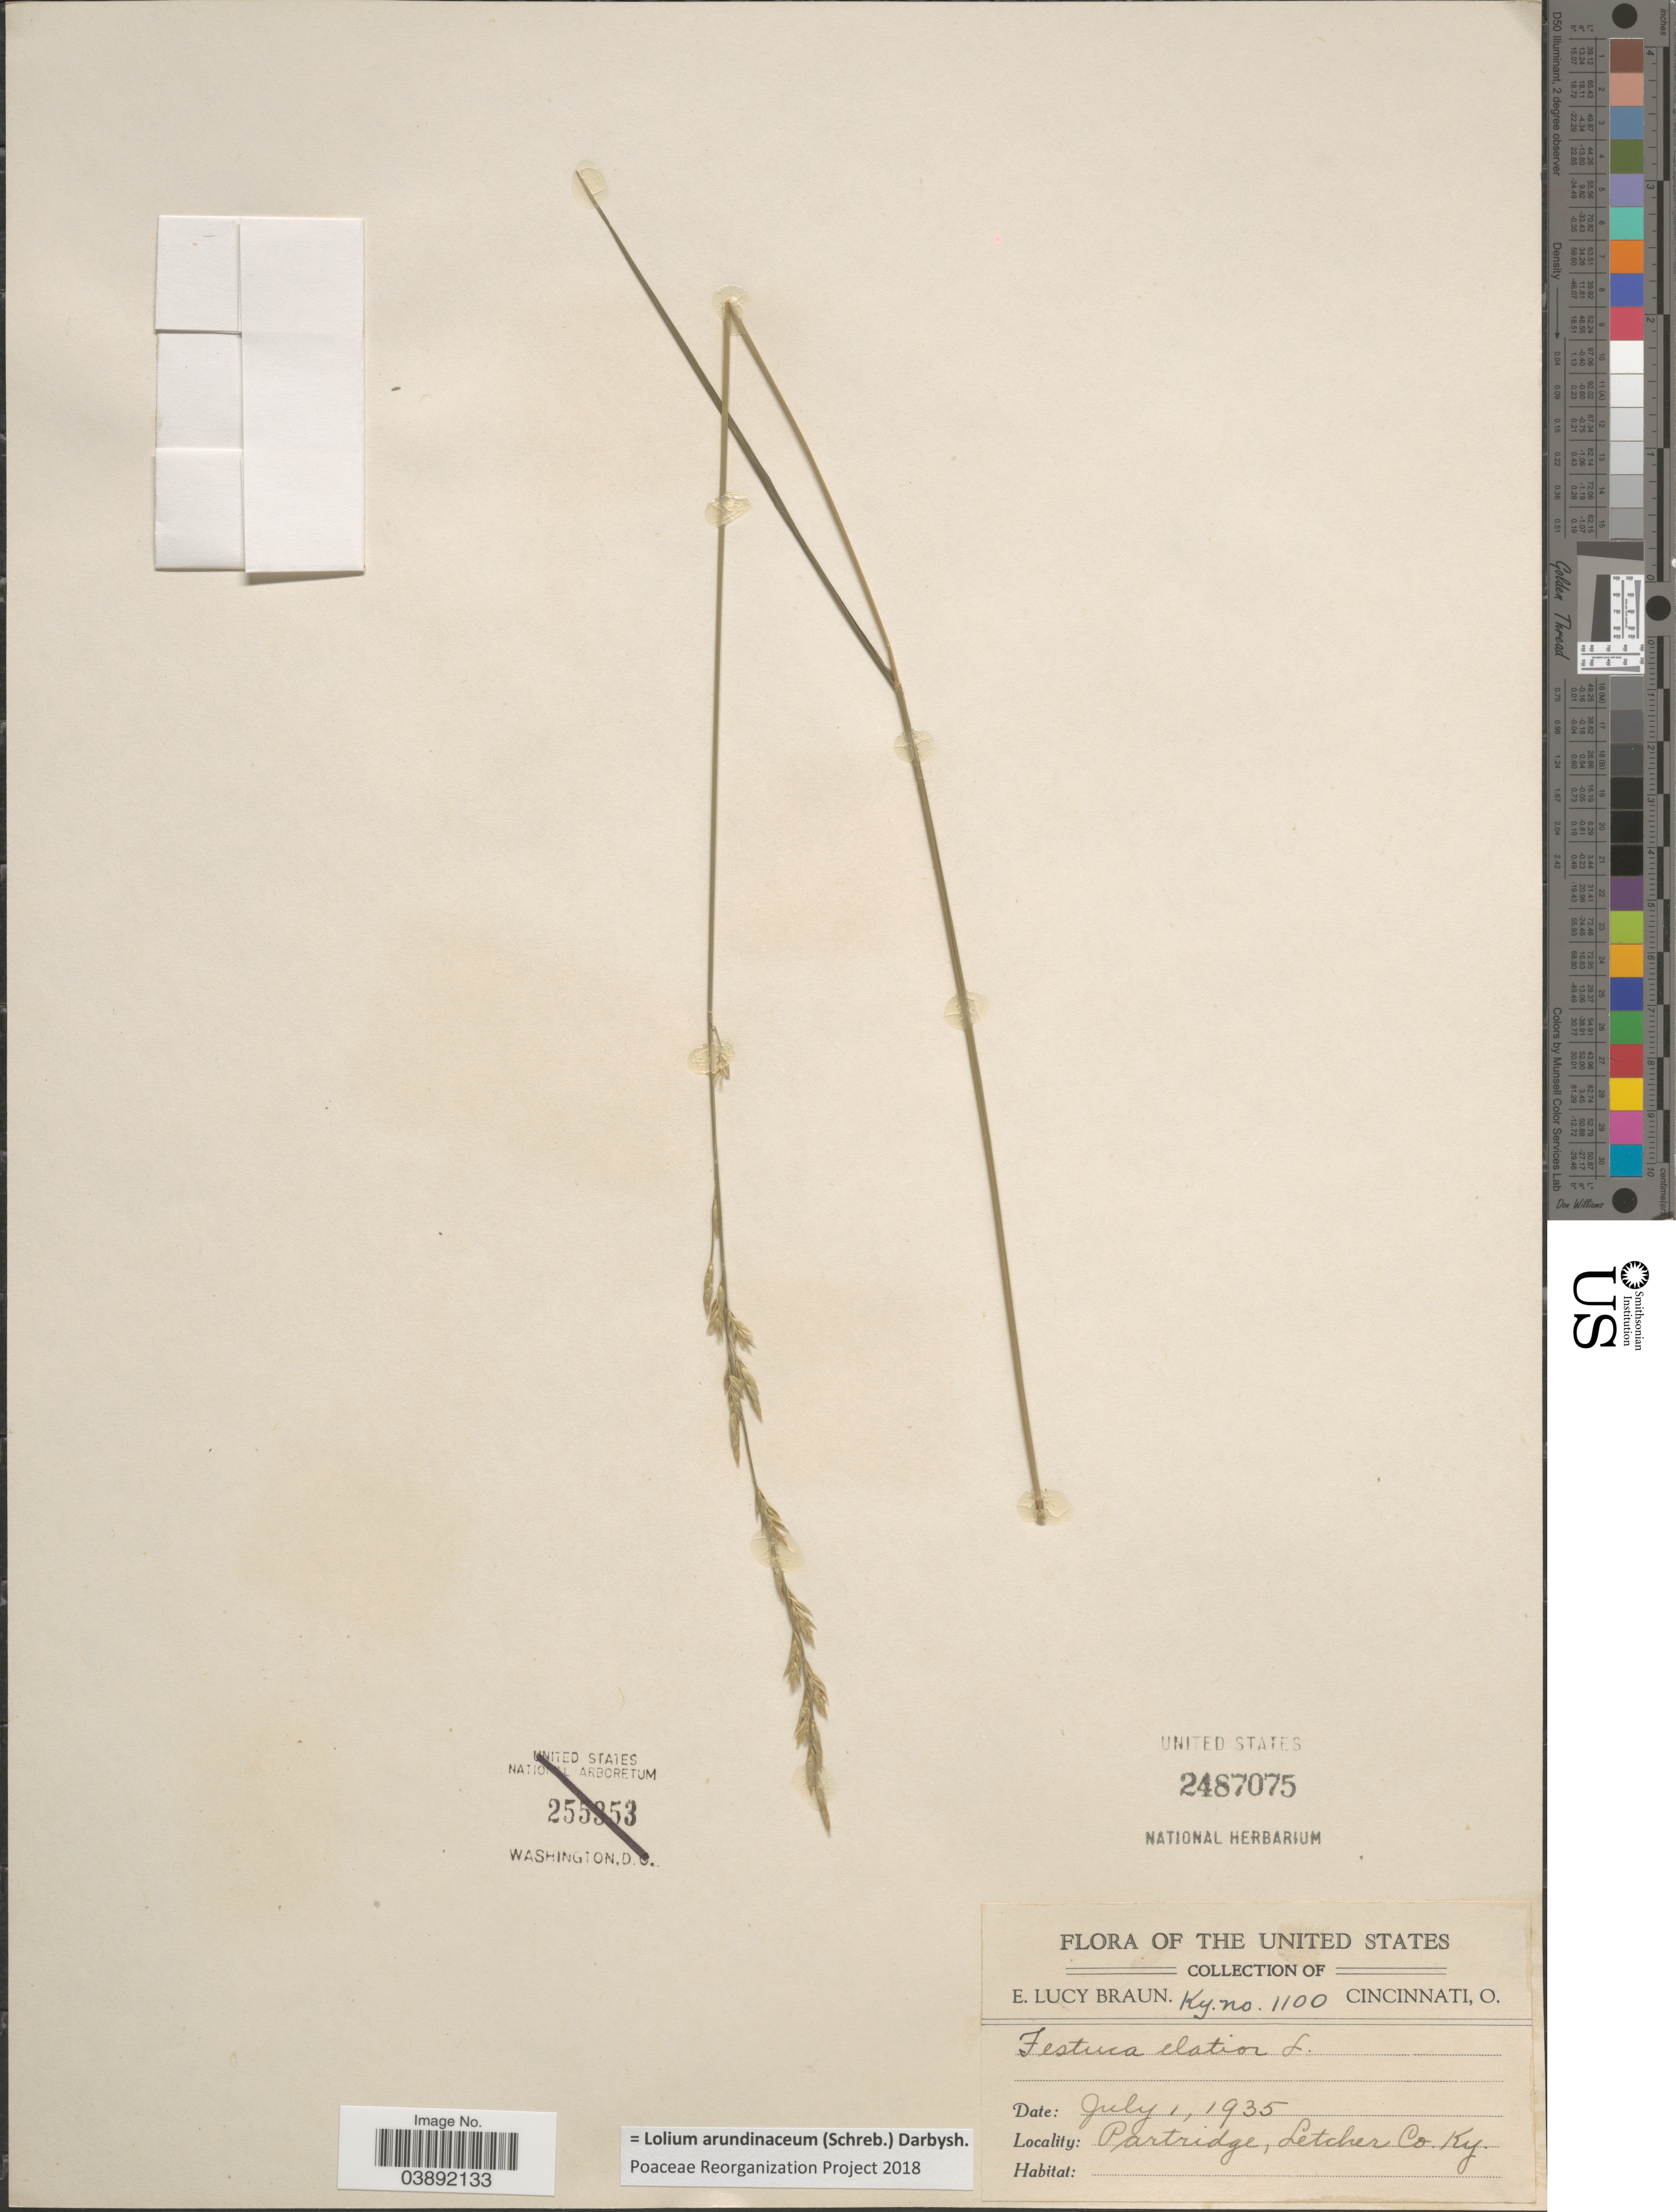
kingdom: Plantae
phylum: Tracheophyta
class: Liliopsida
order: Poales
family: Poaceae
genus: Lolium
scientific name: Lolium arundinaceum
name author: (Schreb.) Darbysh.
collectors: E. L. Braun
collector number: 1100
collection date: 1935-07-01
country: United States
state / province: Kentucky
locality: Partridge, Letcher Co.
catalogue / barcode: US 2487075